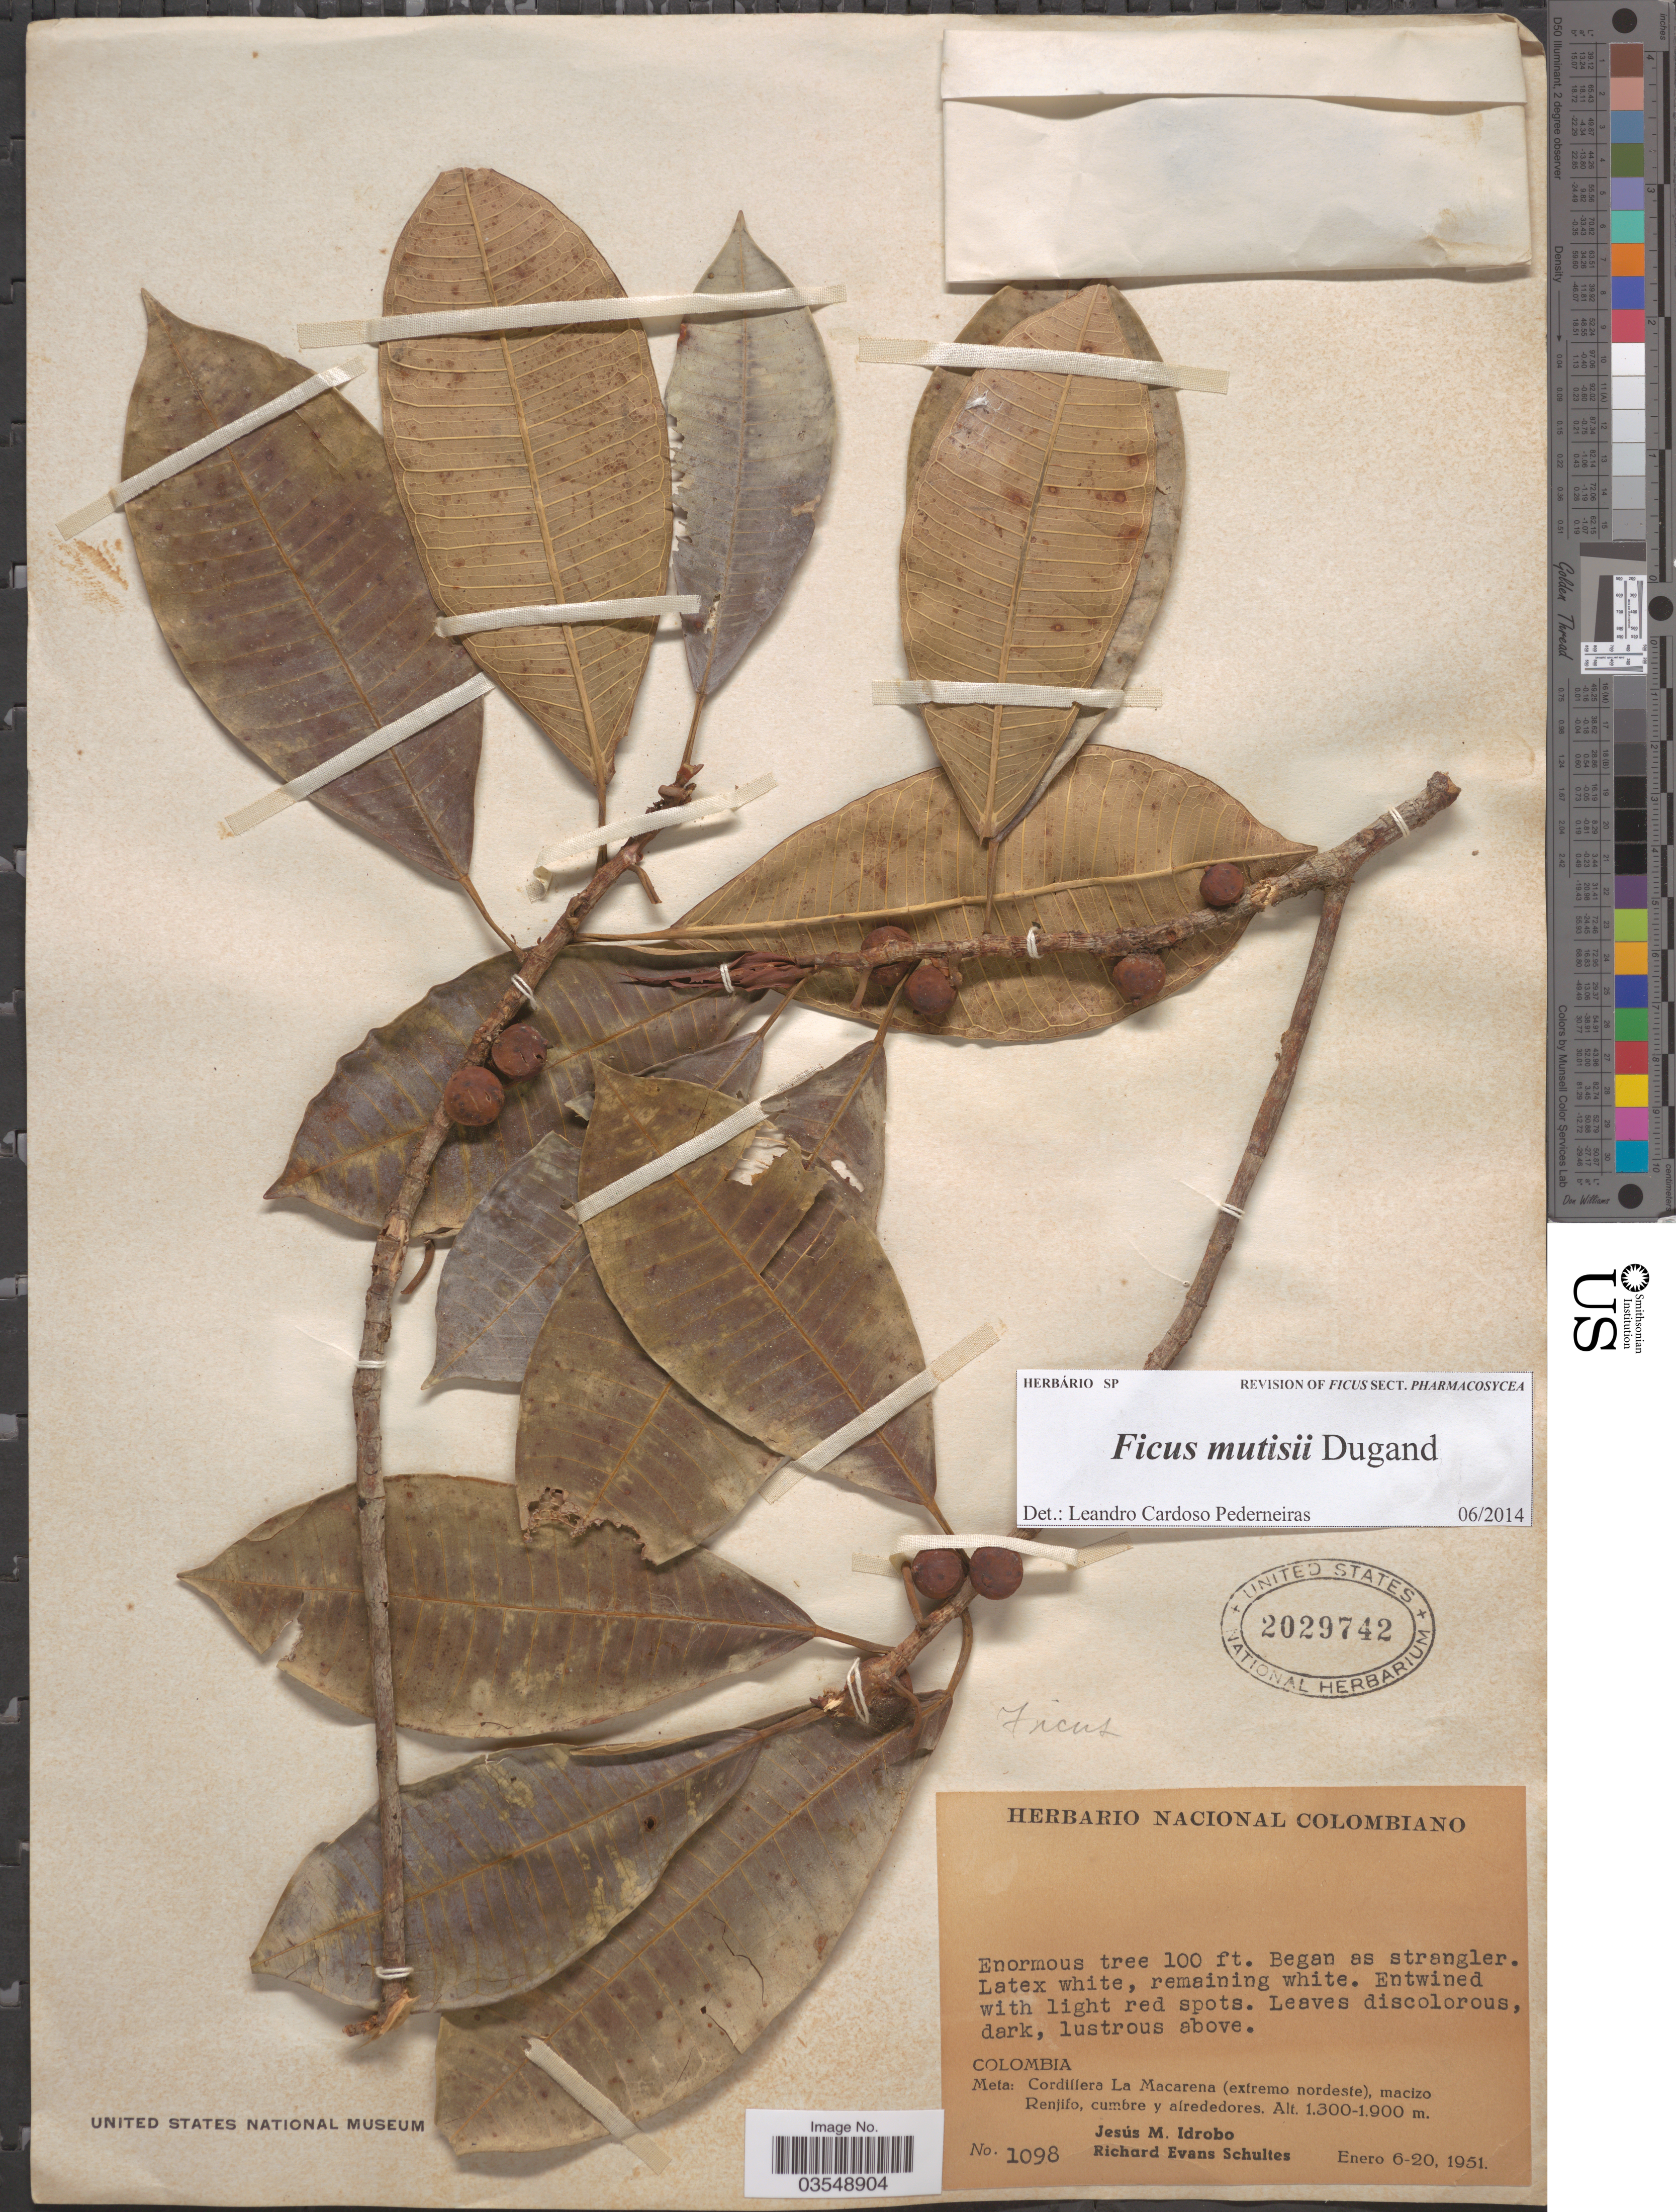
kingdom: Plantae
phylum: Tracheophyta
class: Magnoliopsida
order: Rosales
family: Moraceae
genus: Ficus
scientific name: Ficus mutisii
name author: Dugand G.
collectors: J. M. Idrobo & R. E. Schultes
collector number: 1098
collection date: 1951-01-06/1951-01-20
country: Colombia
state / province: Meta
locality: Cordillera La Macarena (extremo nordeste), macizo Renjifo, cumbre y alrededores.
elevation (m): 1300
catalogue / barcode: US 2029742